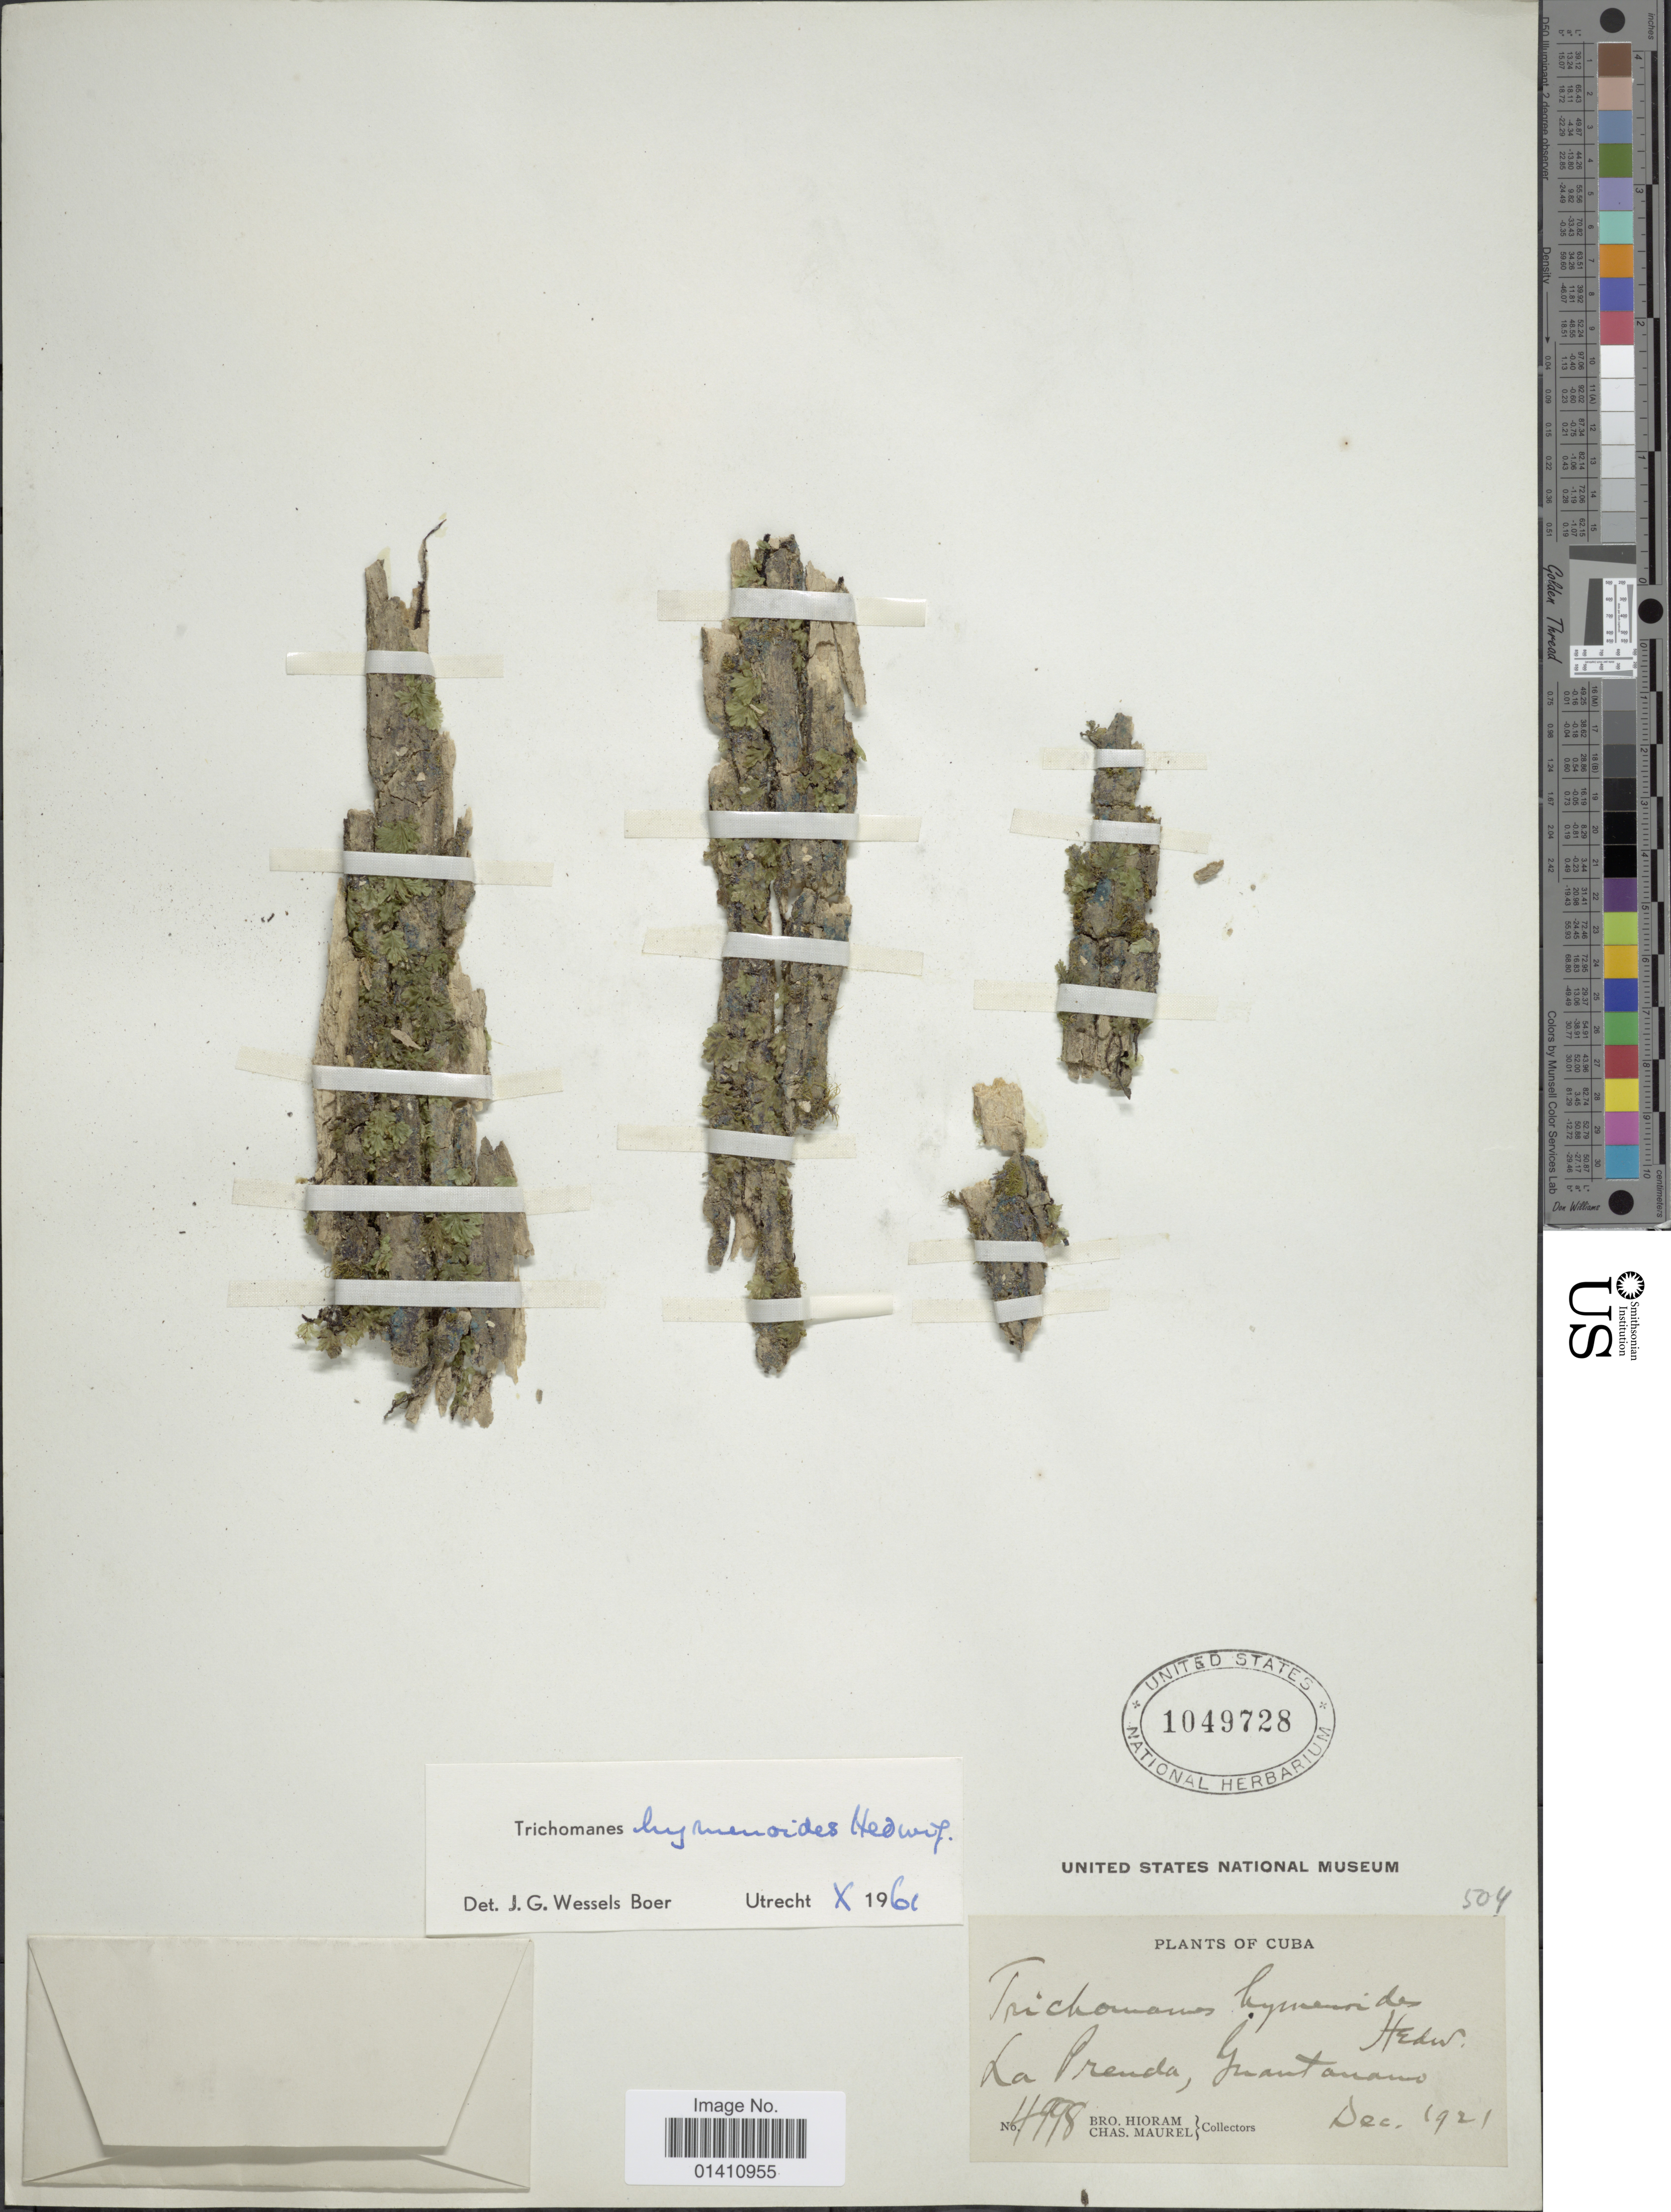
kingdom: Plantae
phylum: Tracheophyta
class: Polypodiopsida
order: Hymenophyllales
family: Hymenophyllaceae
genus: Didymoglossum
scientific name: Didymoglossum hymenoides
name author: (Hedw.) Copel.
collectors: Bro. Hioram & C. Maurel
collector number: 4998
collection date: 1921-12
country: Cuba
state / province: Guantánamo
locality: La Prenda, Guantanamo.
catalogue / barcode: US 1049728